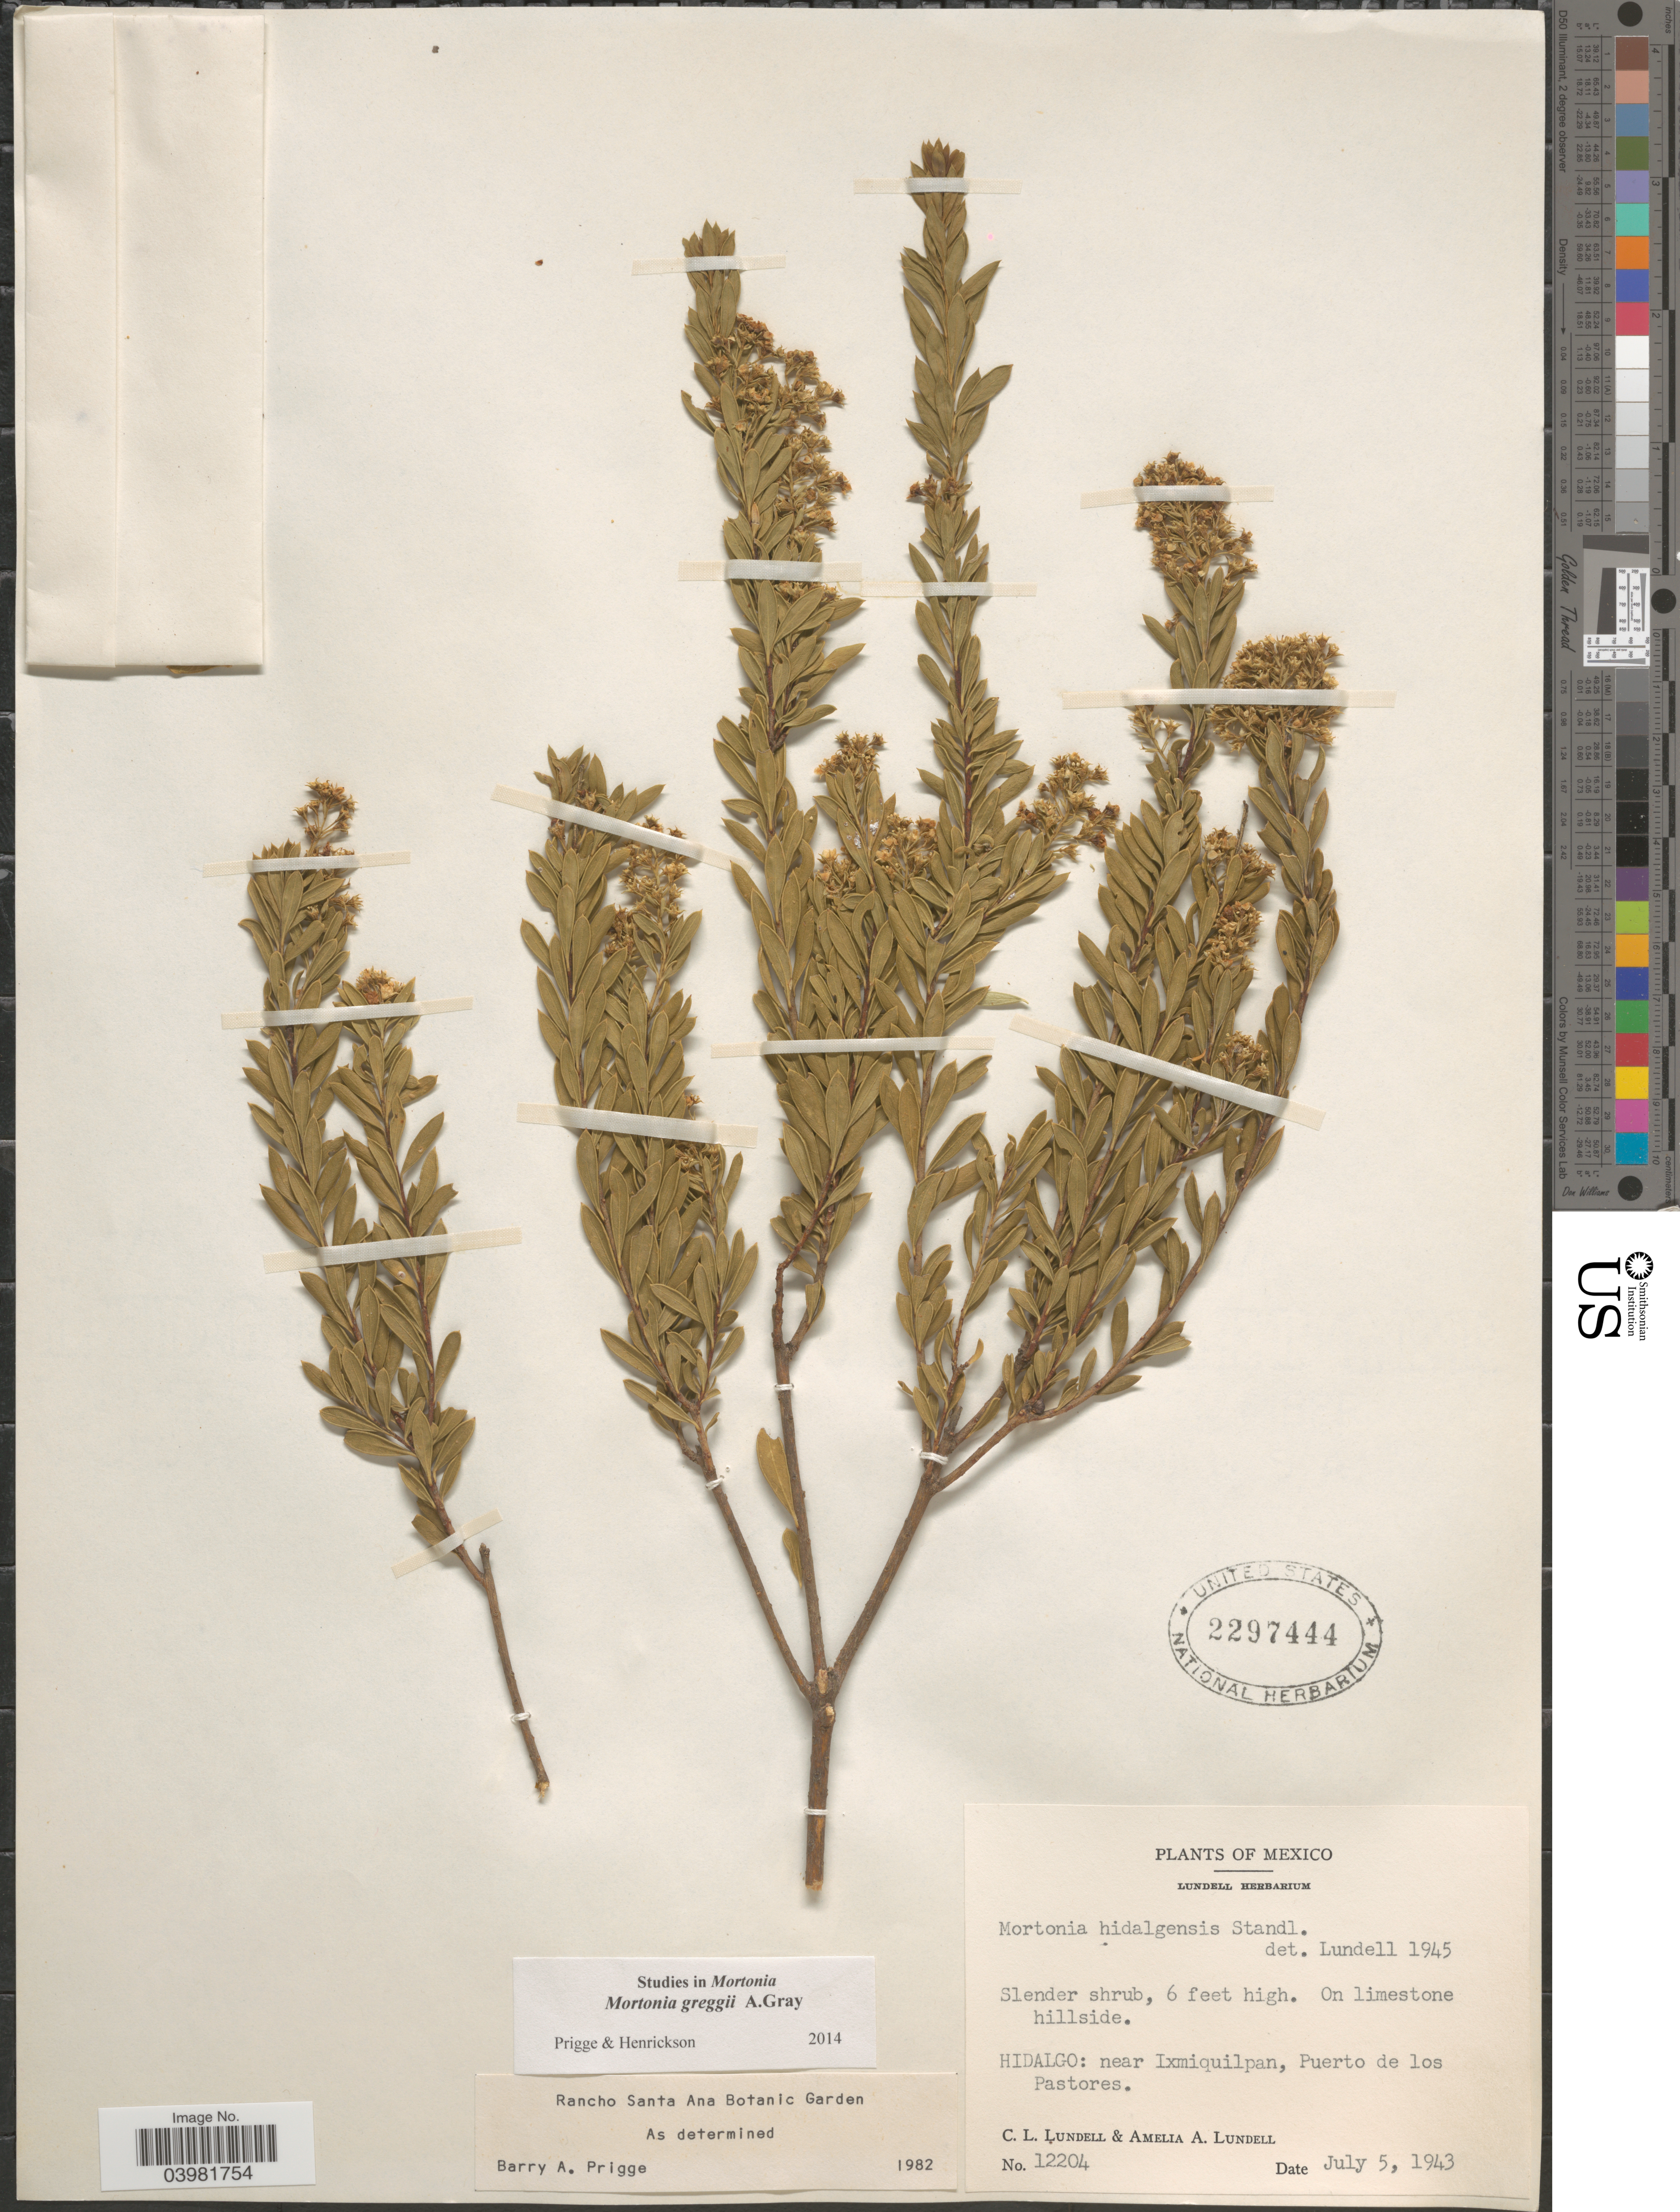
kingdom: Plantae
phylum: Tracheophyta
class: Magnoliopsida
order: Celastrales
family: Celastraceae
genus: Mortonia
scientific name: Mortonia greggii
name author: A. Gray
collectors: C. L. Lundell & A. A. Lundell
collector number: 12204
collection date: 1943-07-05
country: Mexico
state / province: Hidalgo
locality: Near Ixmiquilpan, Puerto de los Pastores.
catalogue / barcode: US 2297444